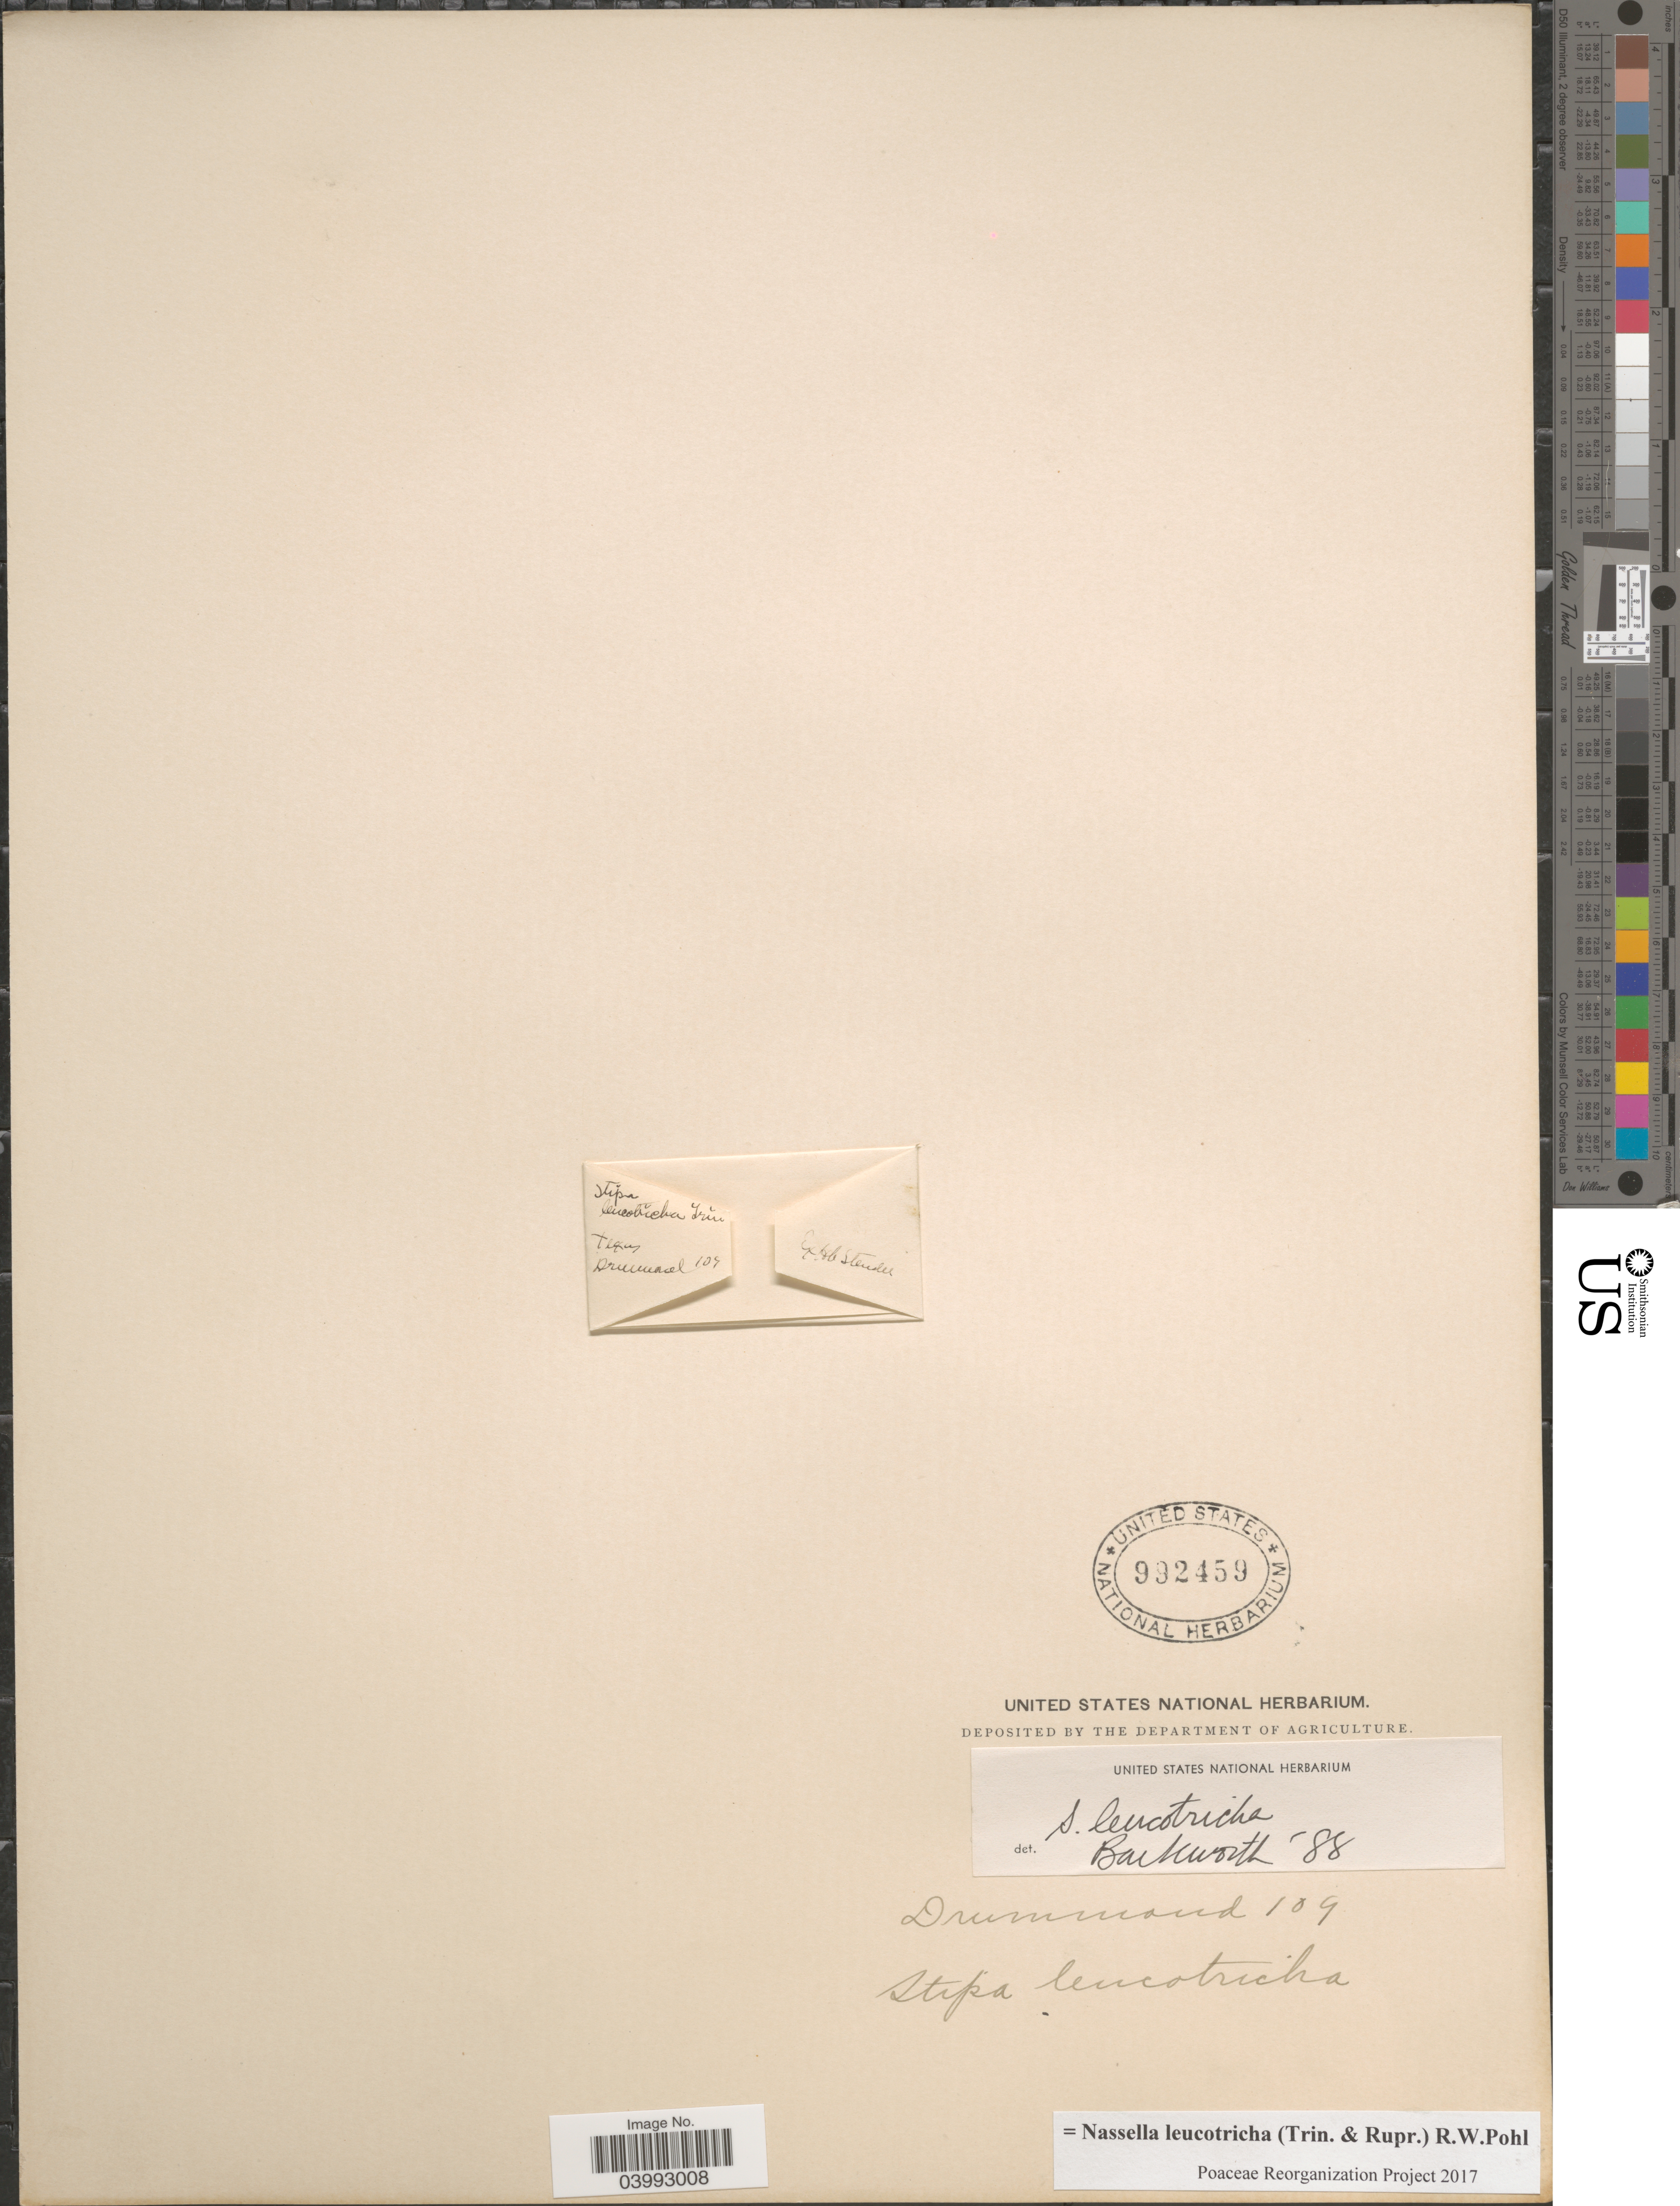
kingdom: Plantae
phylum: Tracheophyta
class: Liliopsida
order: Poales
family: Poaceae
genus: Nassella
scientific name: Nassella leucotricha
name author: (Trin. & Rupr.) R.W. Pohl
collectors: -. Drummond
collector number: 109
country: United States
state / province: Texas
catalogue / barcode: US 992459